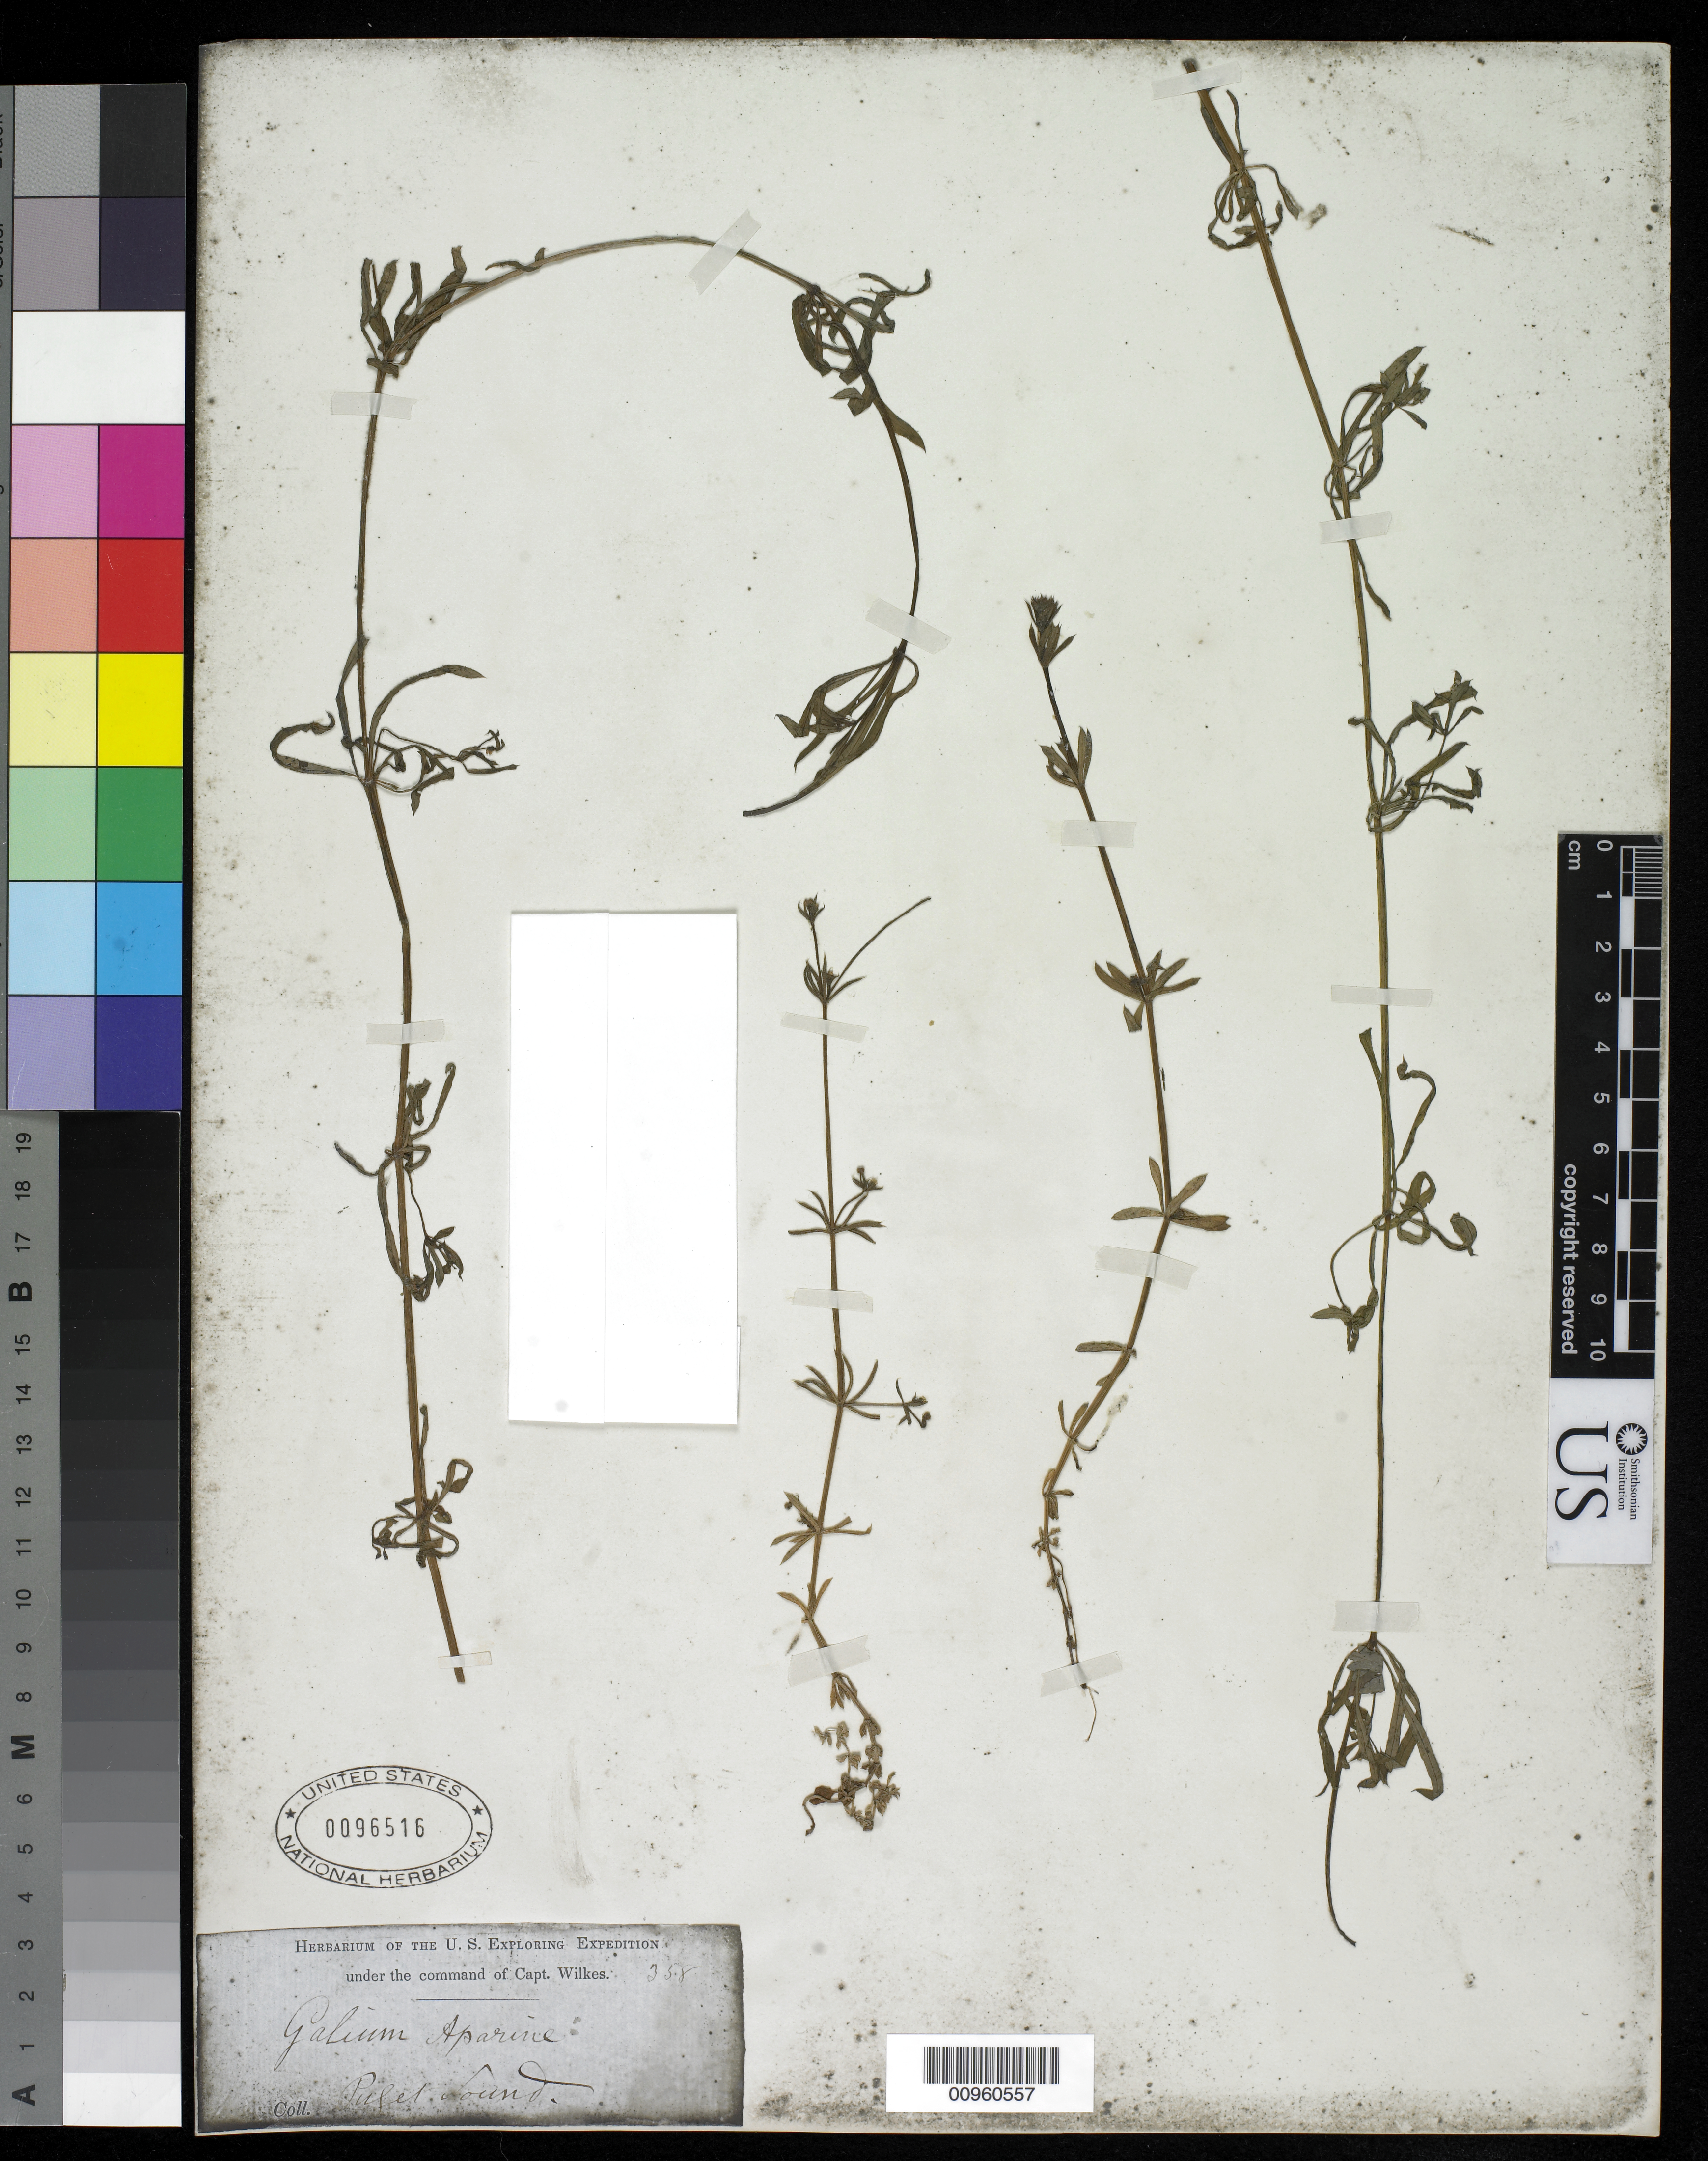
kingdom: Plantae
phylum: Tracheophyta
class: Magnoliopsida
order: Gentianales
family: Rubiaceae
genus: Galium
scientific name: Galium aparine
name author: L.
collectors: Wilkes Explor. Exped.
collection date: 1838/1842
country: United States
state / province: Washington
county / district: King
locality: Puget Sound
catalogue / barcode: US 96516